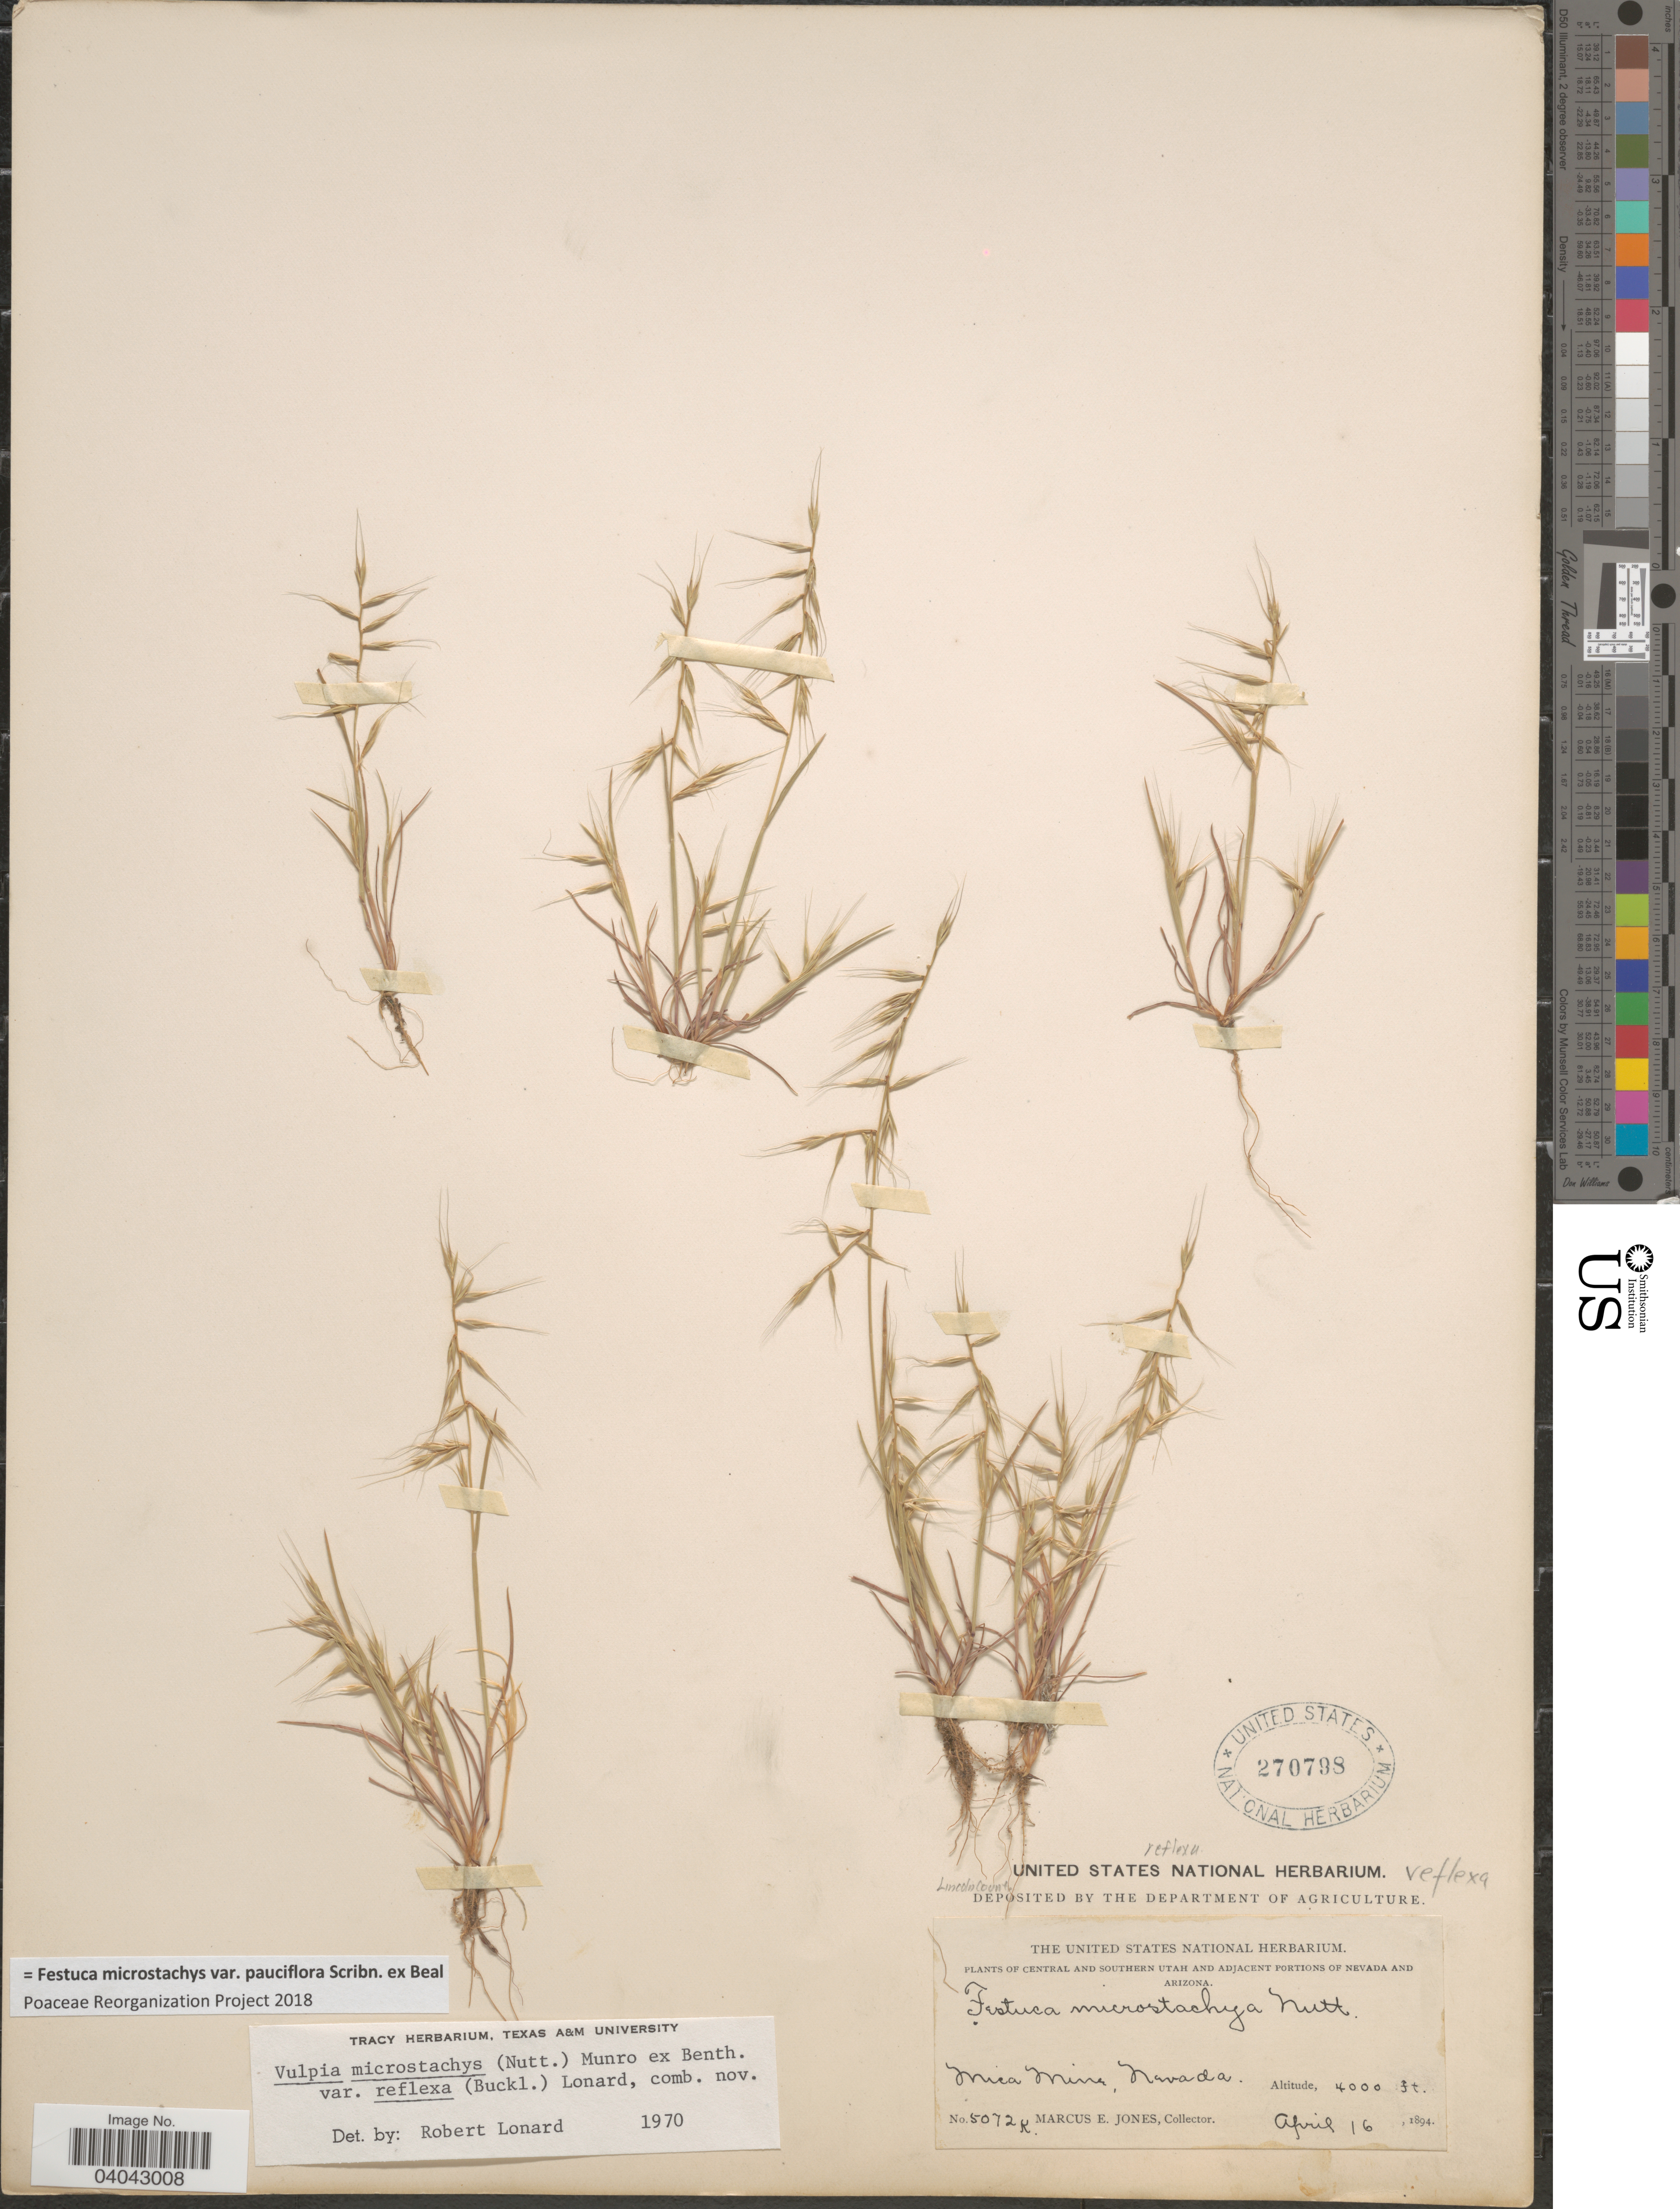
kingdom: Plantae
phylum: Tracheophyta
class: Liliopsida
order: Poales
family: Poaceae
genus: Festuca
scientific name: Festuca microstachys var. pauciflora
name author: Scribn. ex W.J. Beal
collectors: M. E. Jones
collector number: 5072K*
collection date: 1894-04-16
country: United States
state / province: Nevada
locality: Adjacent portions of Nevada. Mica Mine.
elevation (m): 1219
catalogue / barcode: US 270798